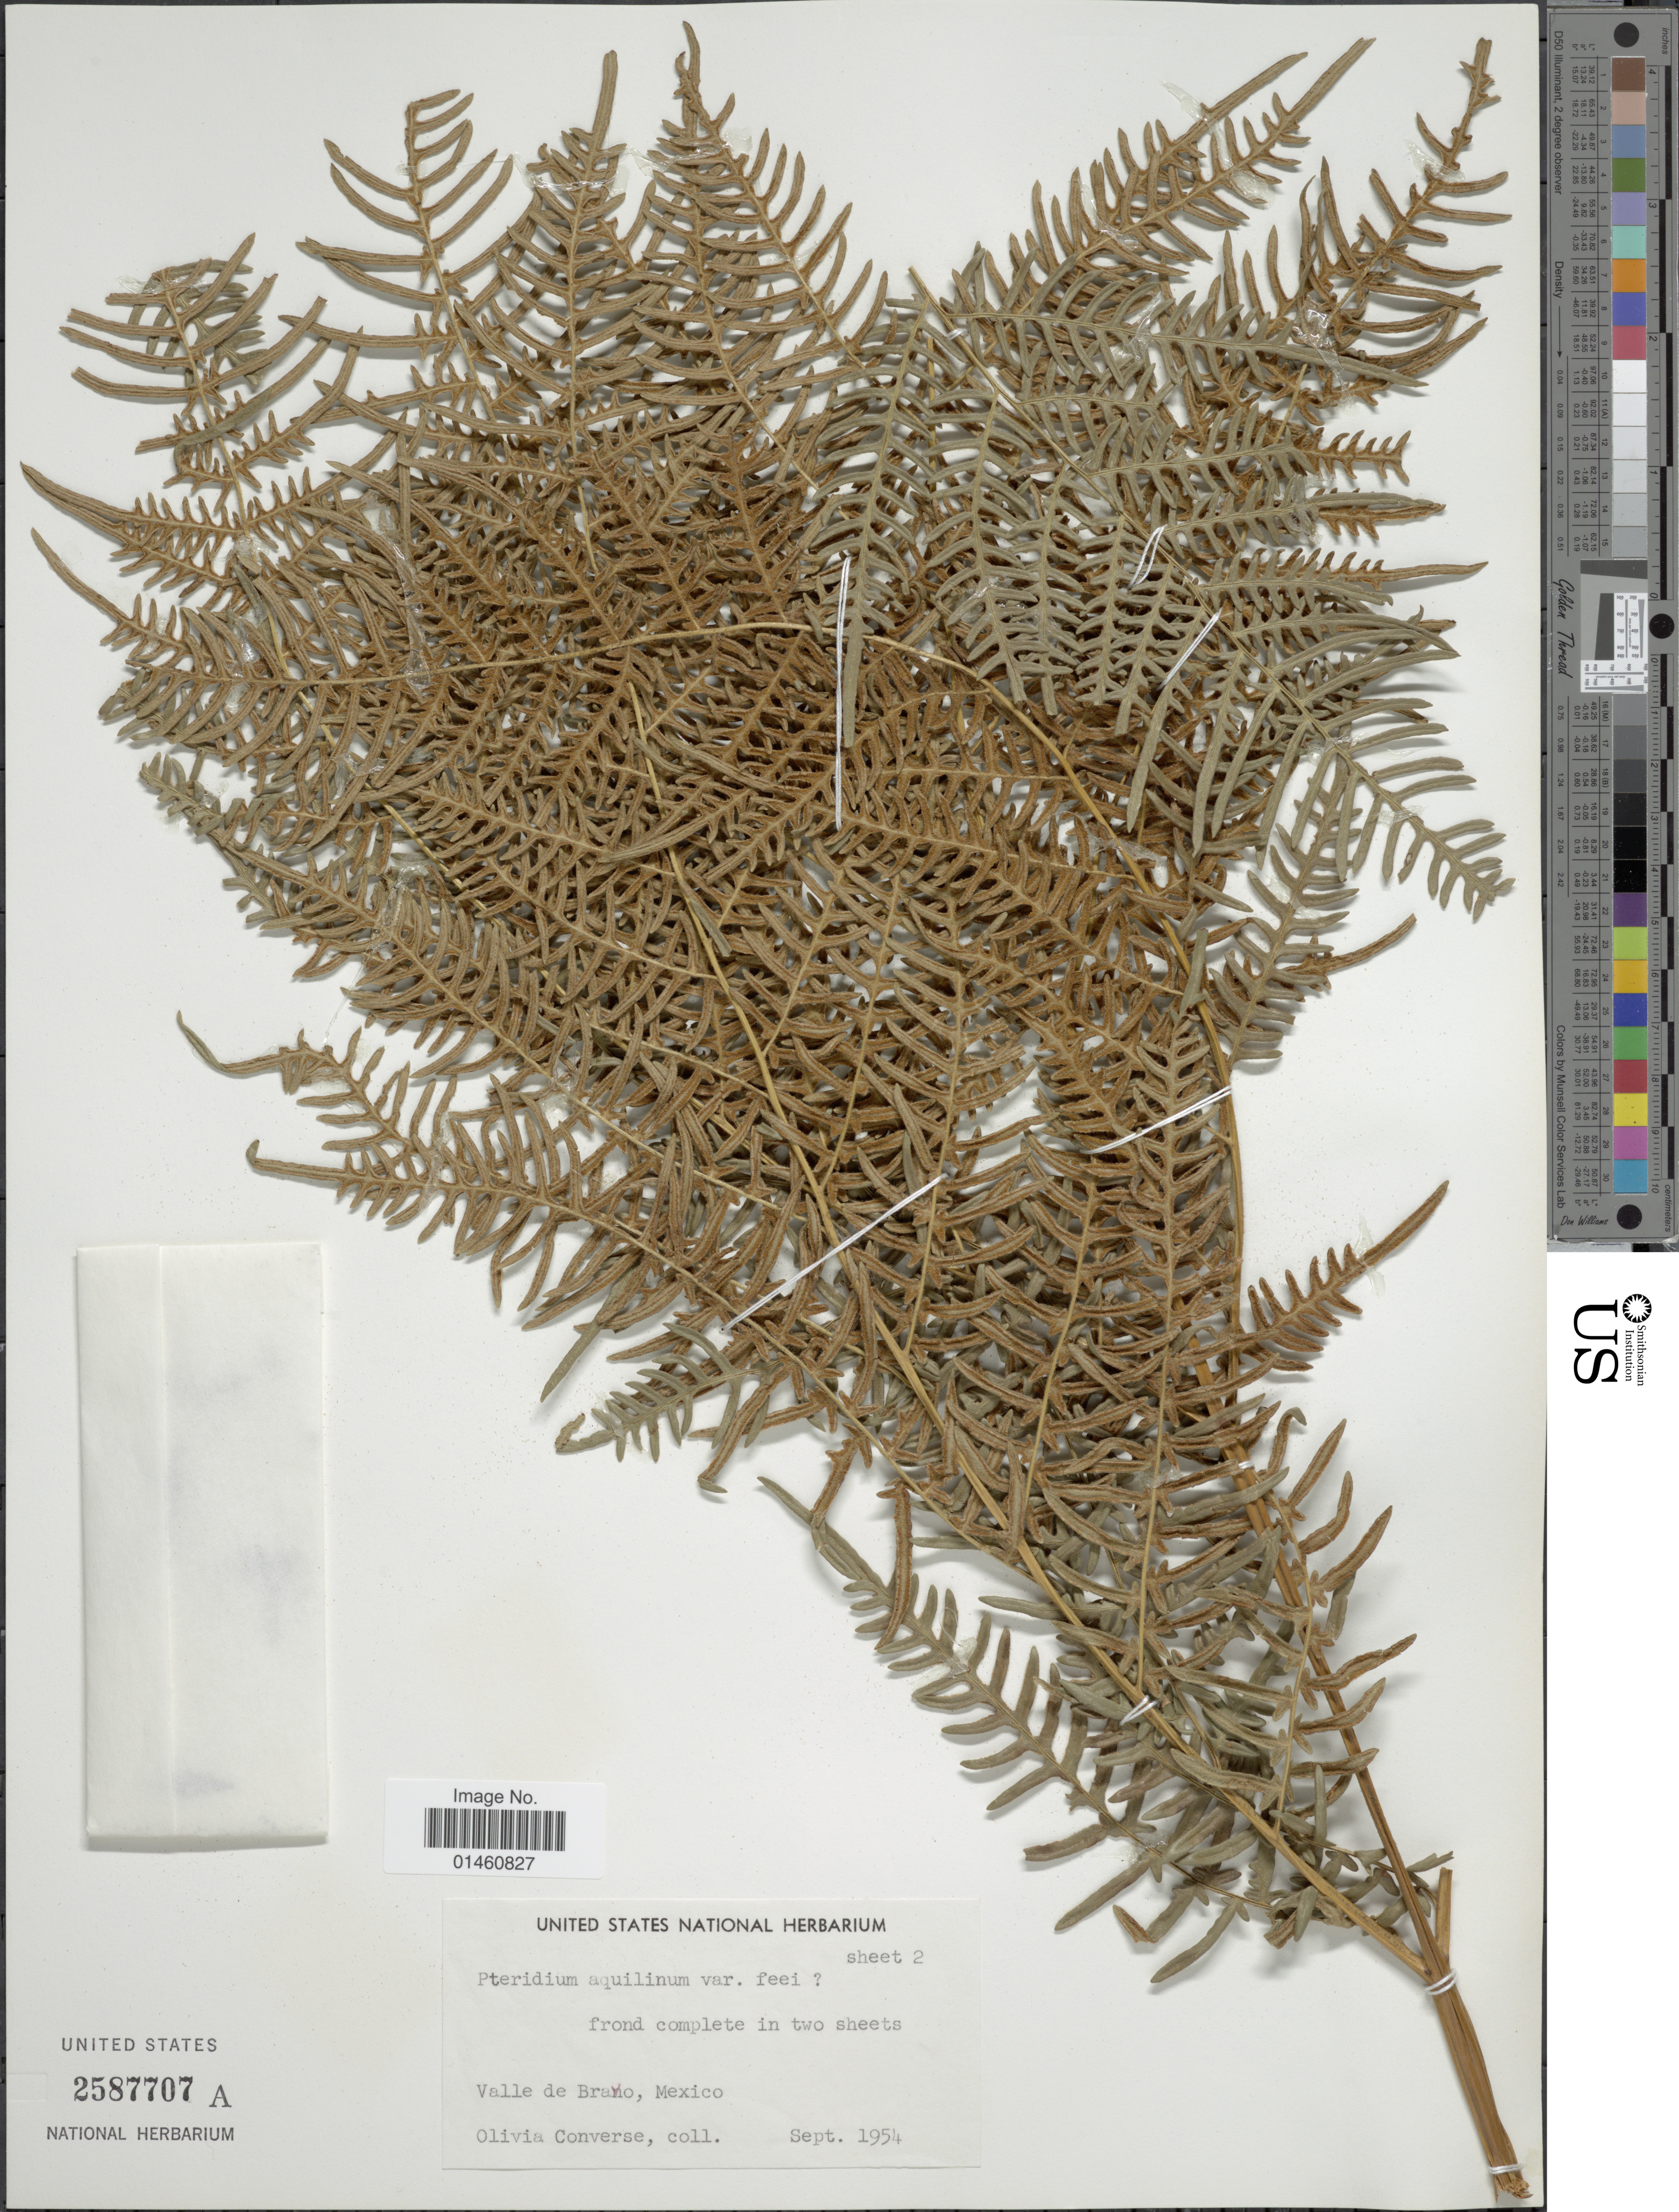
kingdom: Plantae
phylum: Tracheophyta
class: Polypodiopsida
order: Polypodiales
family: Dennstaedtiaceae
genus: Pteridium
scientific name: Pteridium aquilinum var. feei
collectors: O. Converse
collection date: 1954-09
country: Mexico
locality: Above Valle de Brano.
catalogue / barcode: US 2587707A